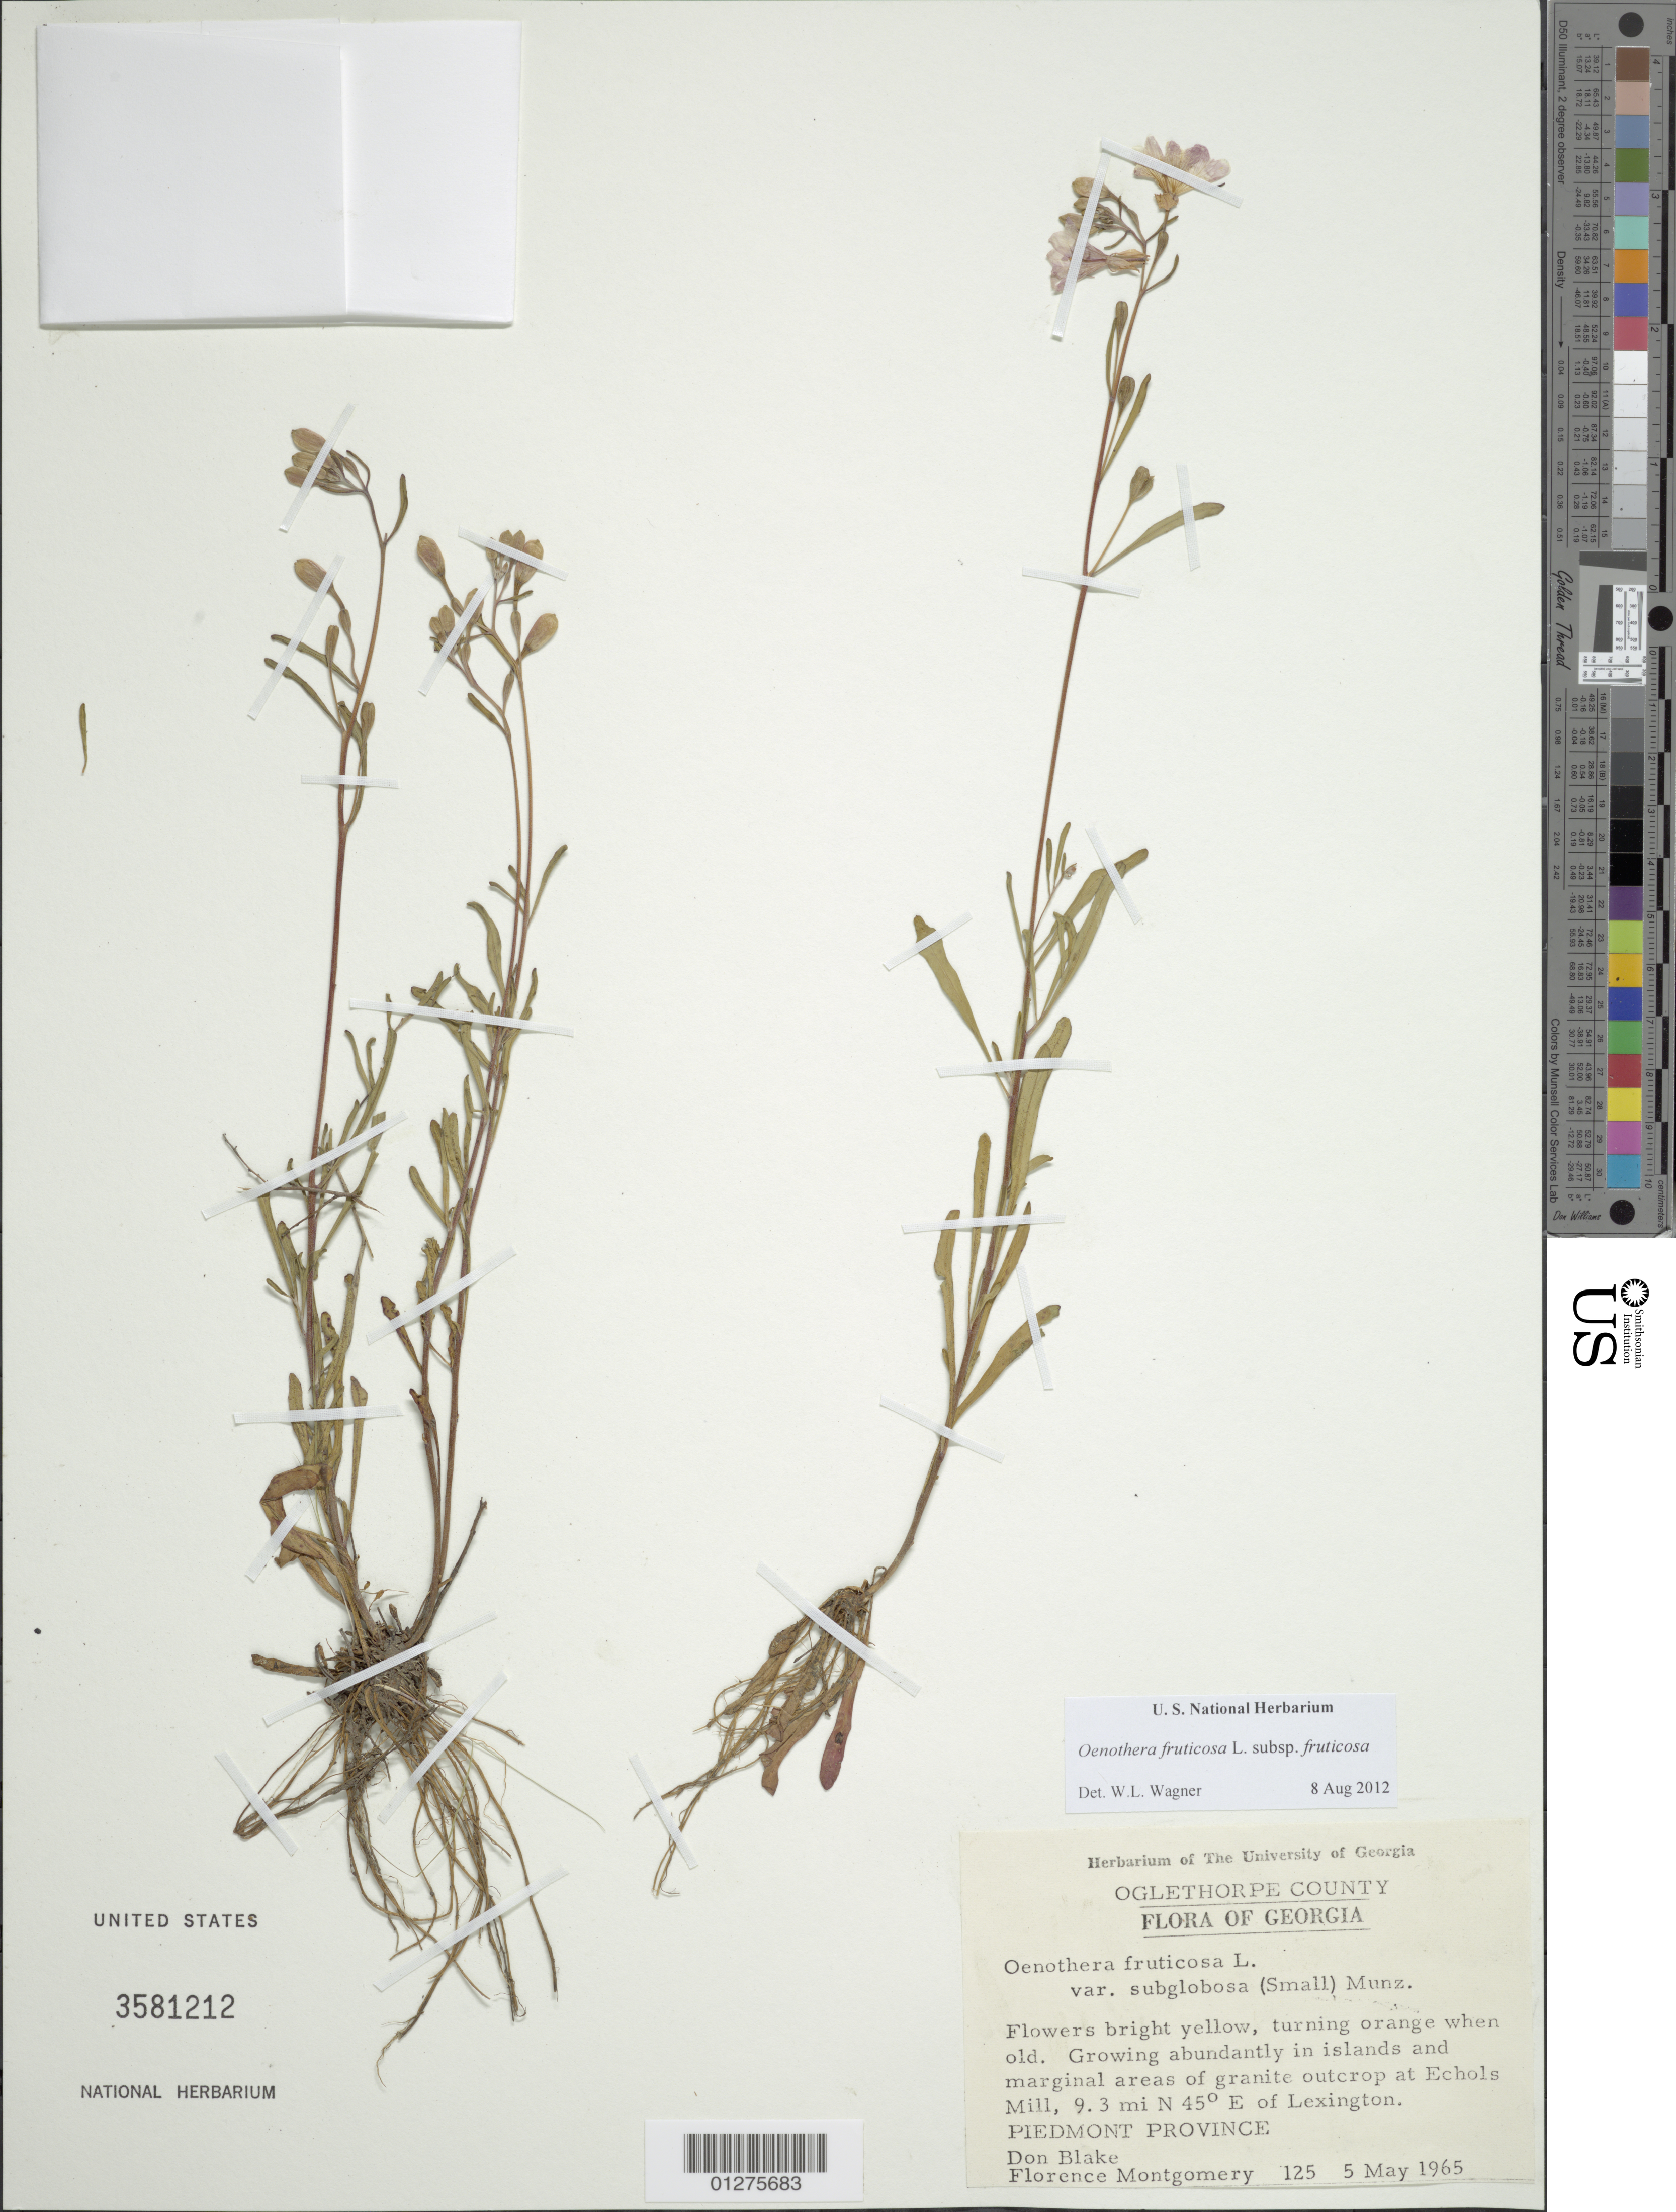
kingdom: Plantae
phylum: Tracheophyta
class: Magnoliopsida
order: Myrtales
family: Onagraceae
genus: Oenothera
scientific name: Oenothera fruticosa subsp. fruticosa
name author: L.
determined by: Wagner, W. L., (BOT), Smithsonian Institution - National Museum of Natural History (UNITED STATES)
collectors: D. Blake & F. Montgomery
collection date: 1965-05-05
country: United States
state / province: Georgia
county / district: Oglethorpe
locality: Peidmont Province. Echols Mill, about 9.3 mi N 45° E of Lexington.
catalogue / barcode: US 3581212